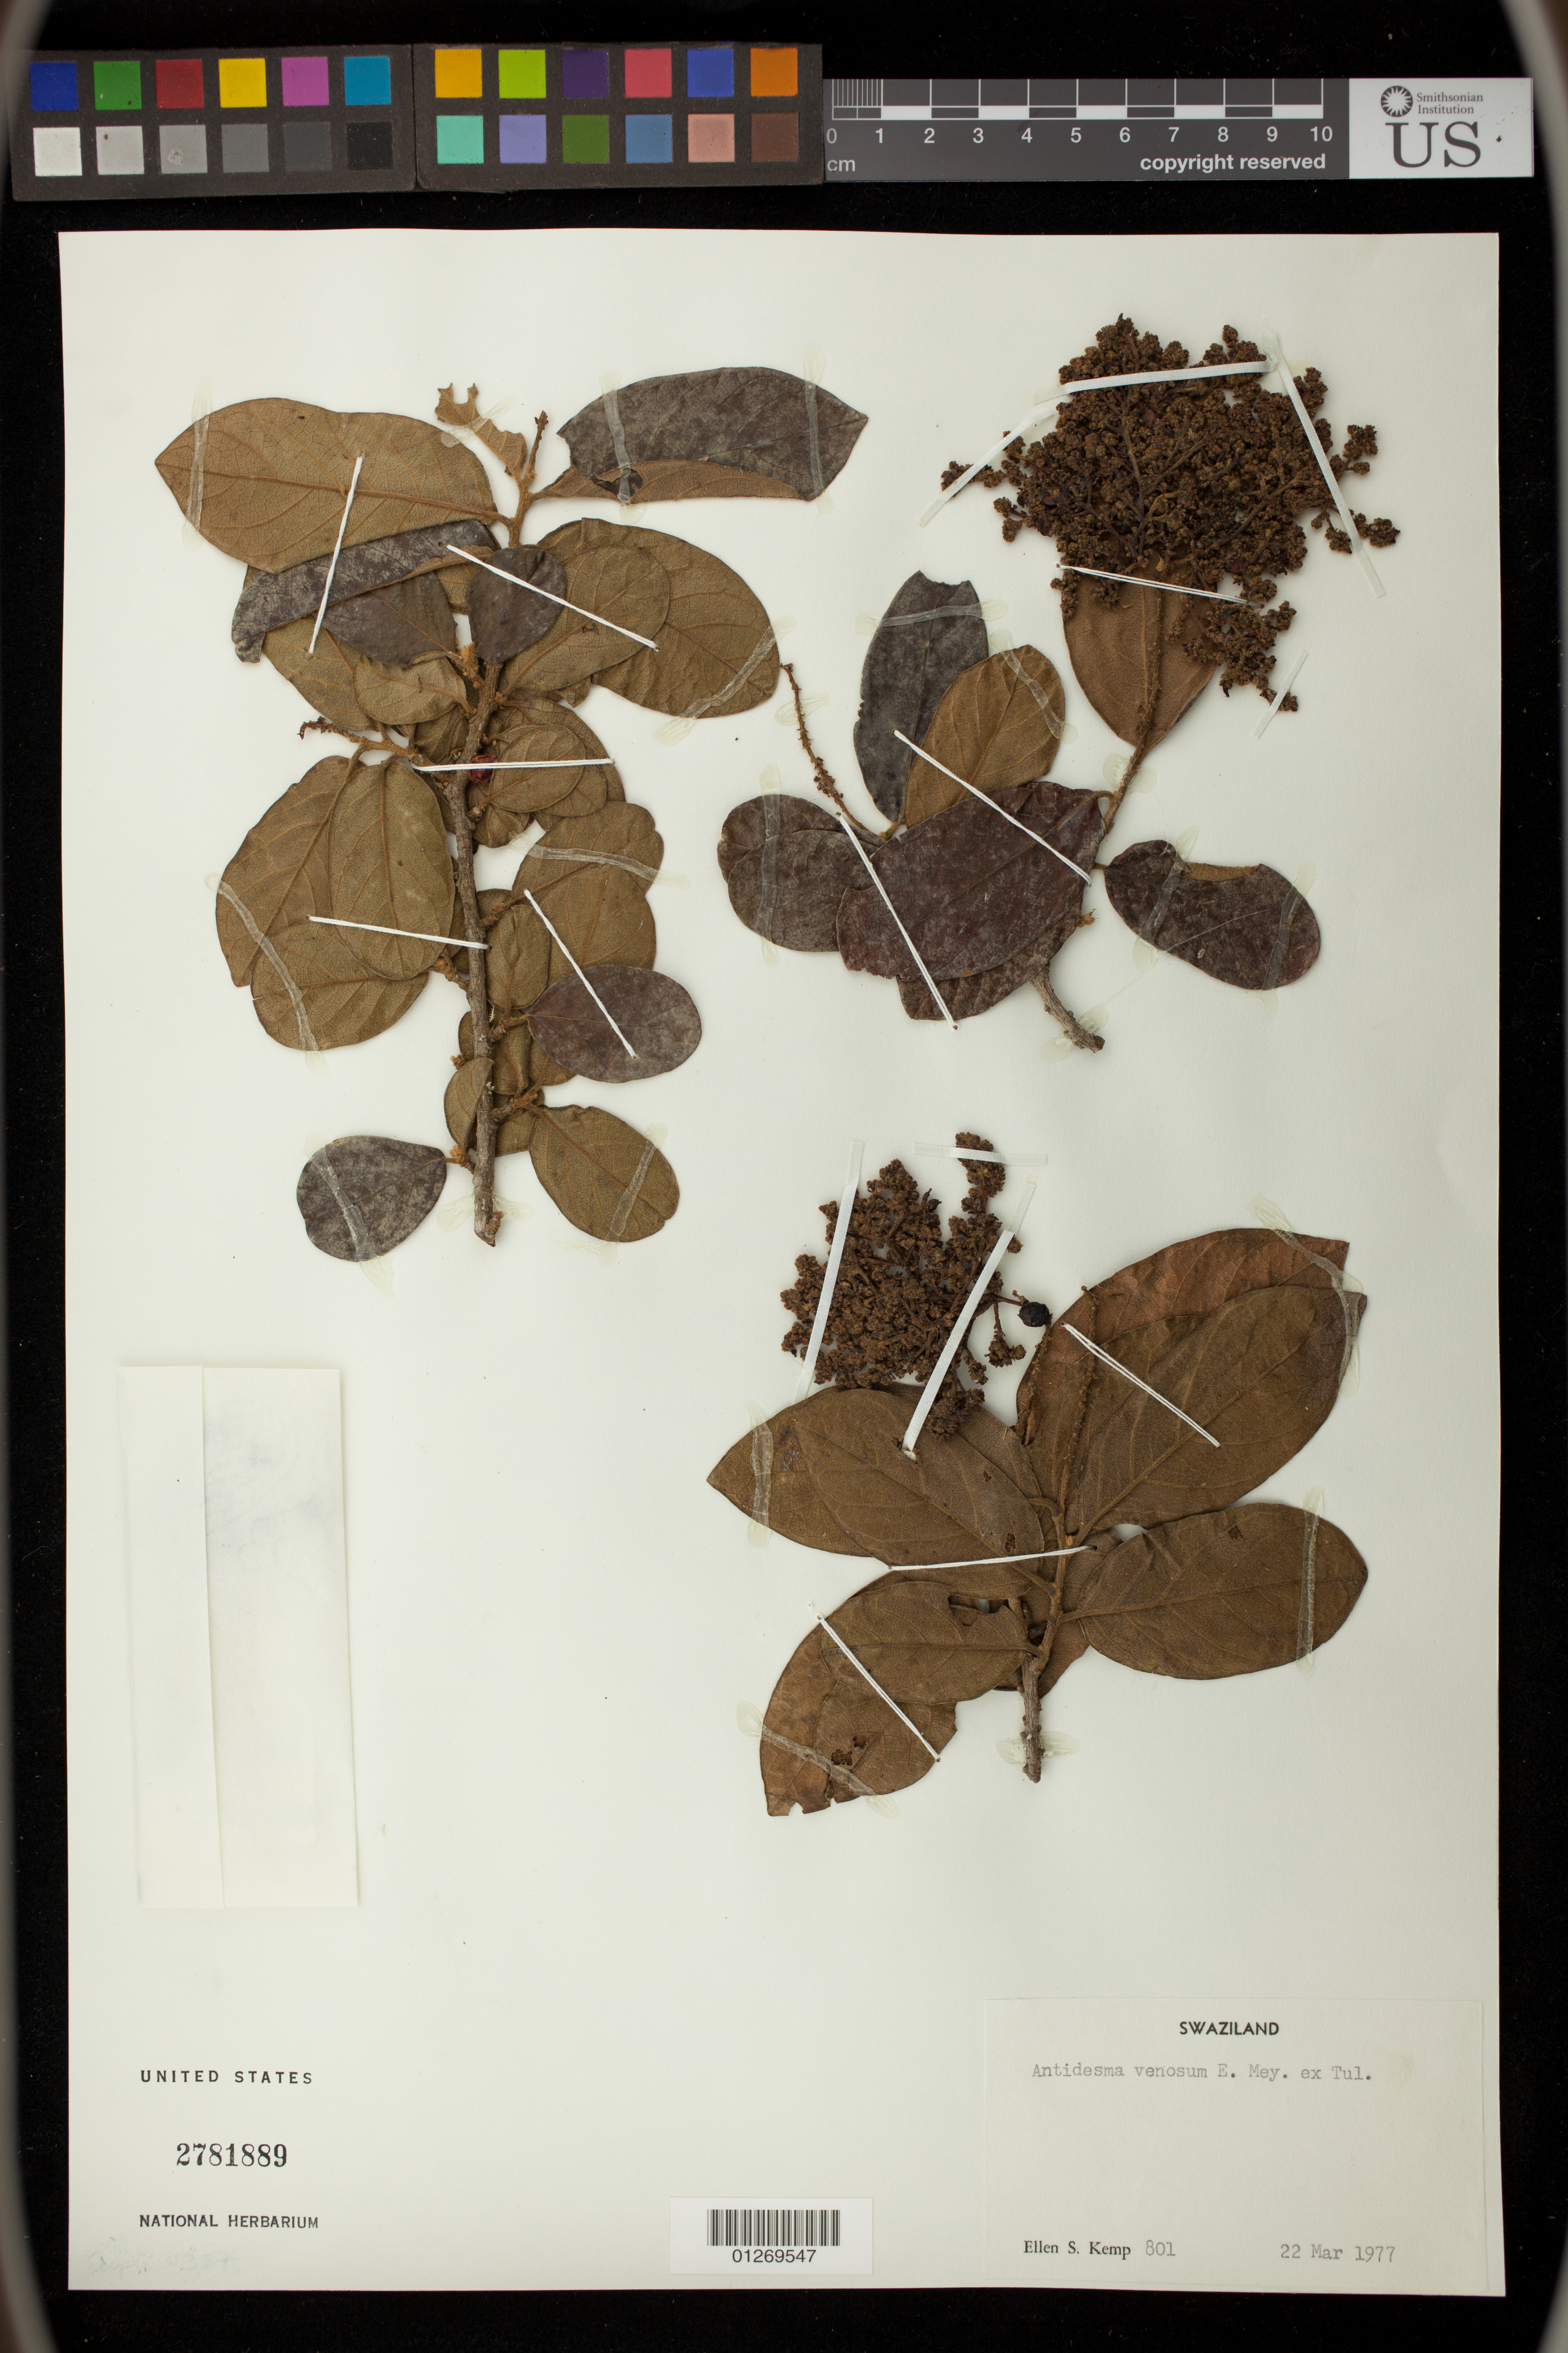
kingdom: Plantae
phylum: Tracheophyta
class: Magnoliopsida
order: Malpighiales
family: Phyllanthaceae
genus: Antidesma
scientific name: Antidesma venosum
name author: E. Mey. ex Tul.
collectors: E. S. Kemp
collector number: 801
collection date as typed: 3/22/1977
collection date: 1977-03-22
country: Eswatini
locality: Jilobi Forest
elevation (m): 550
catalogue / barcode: US 2781889